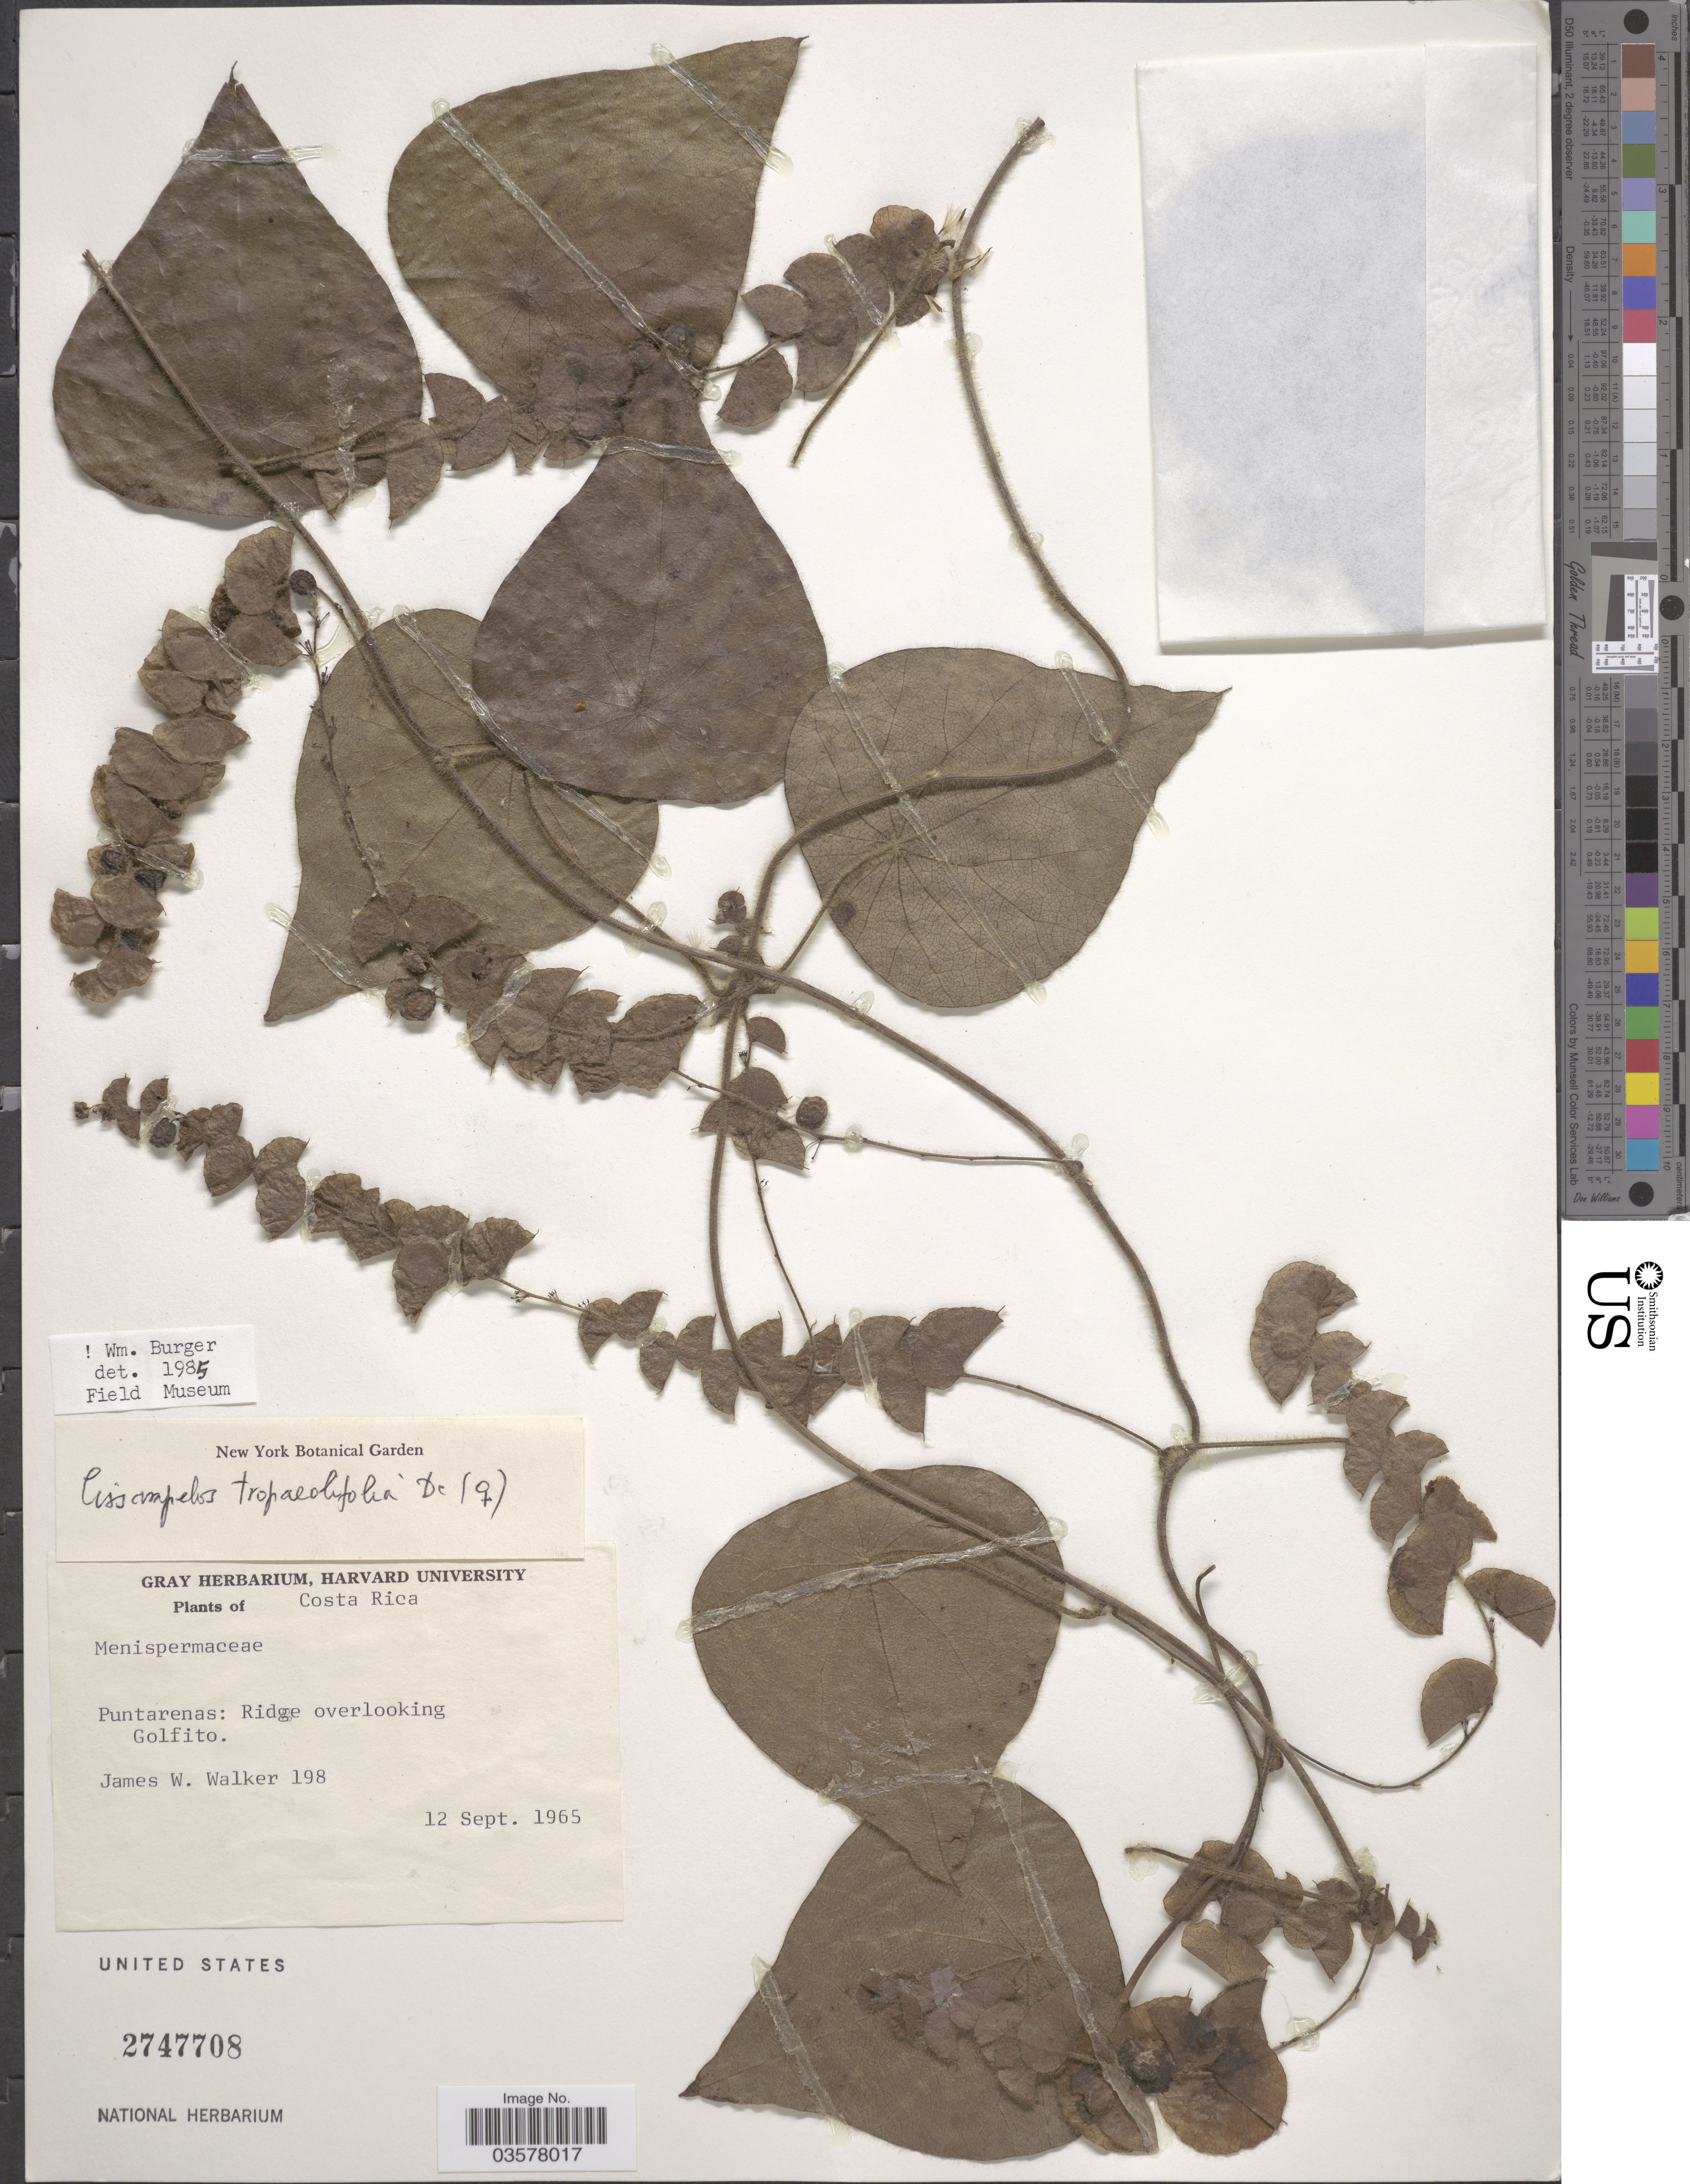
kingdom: Plantae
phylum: Tracheophyta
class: Magnoliopsida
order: Ranunculales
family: Menispermaceae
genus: Cissampelos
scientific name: Cissampelos tropaeolifolia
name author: DC.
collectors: J. W. Walker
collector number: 198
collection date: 1965-09-12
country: Costa Rica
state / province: Puntarenas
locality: Ridge overlooking Golfito.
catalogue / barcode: US 2747708